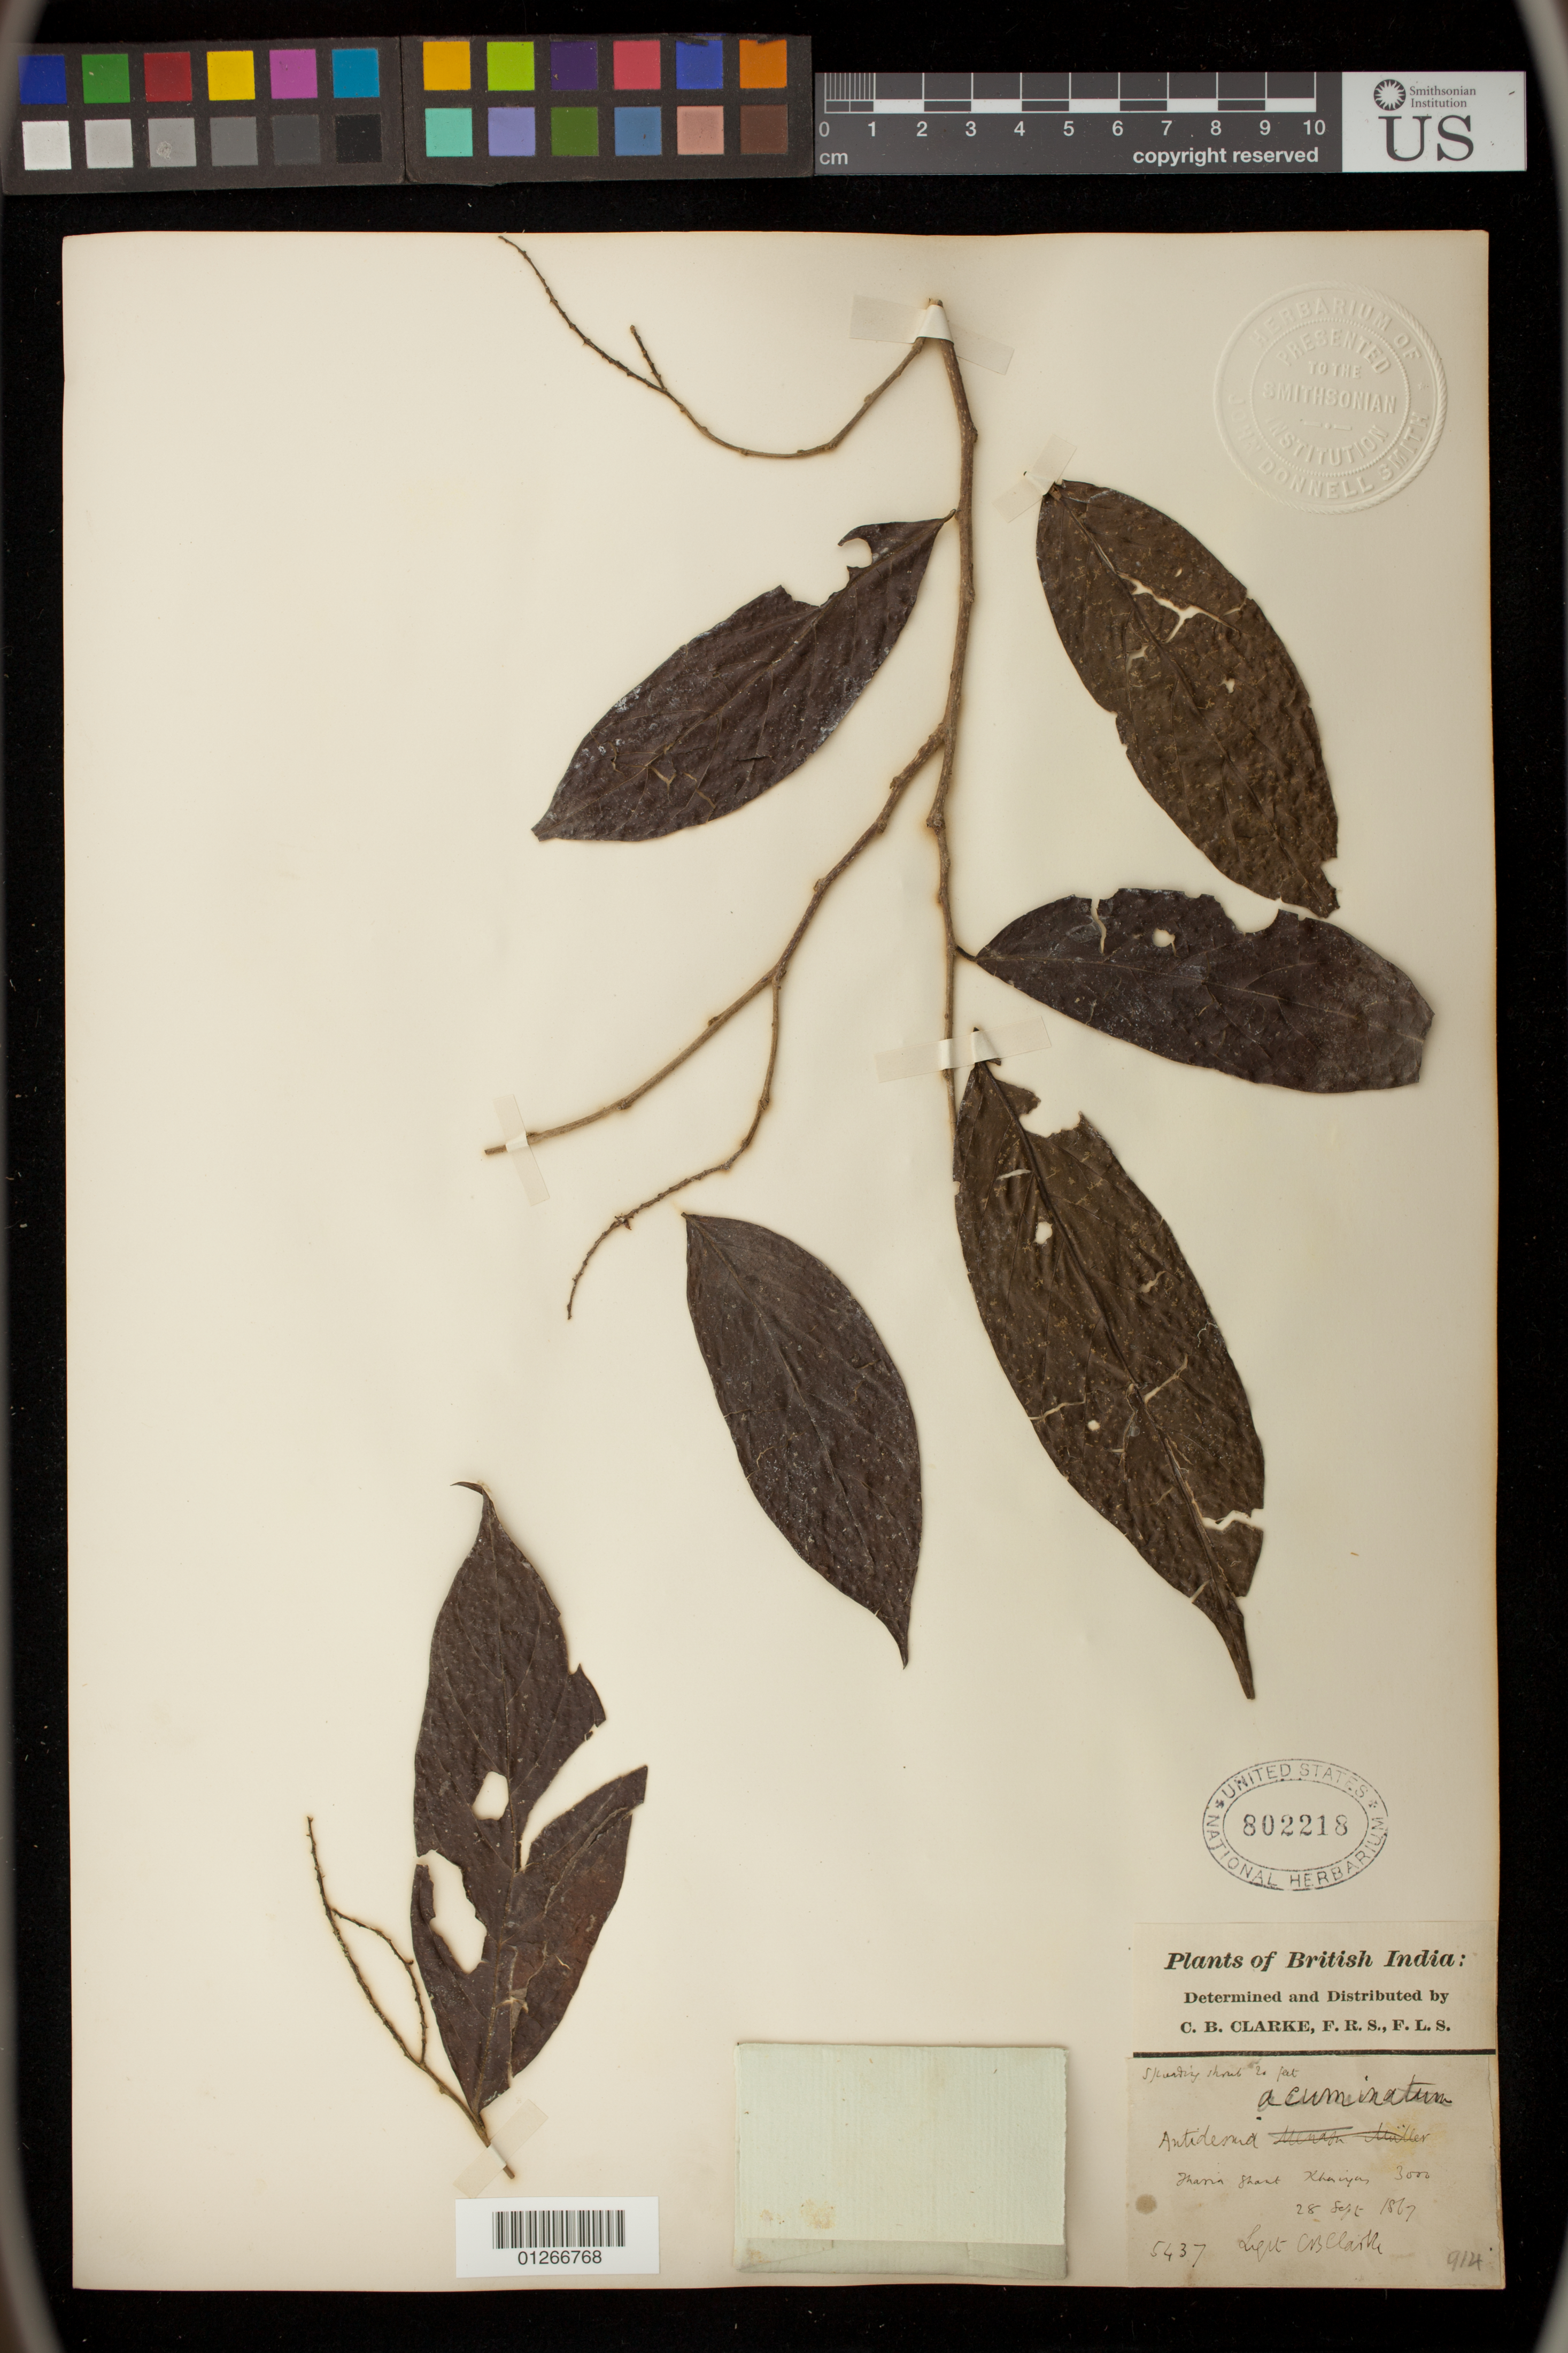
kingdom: Plantae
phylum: Tracheophyta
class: Magnoliopsida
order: Malpighiales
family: Phyllanthaceae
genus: Antidesma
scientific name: Antidesma acuminatum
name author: Wight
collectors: C. B. Clarke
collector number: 5437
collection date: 1867-09-28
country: India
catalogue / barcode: US 802218